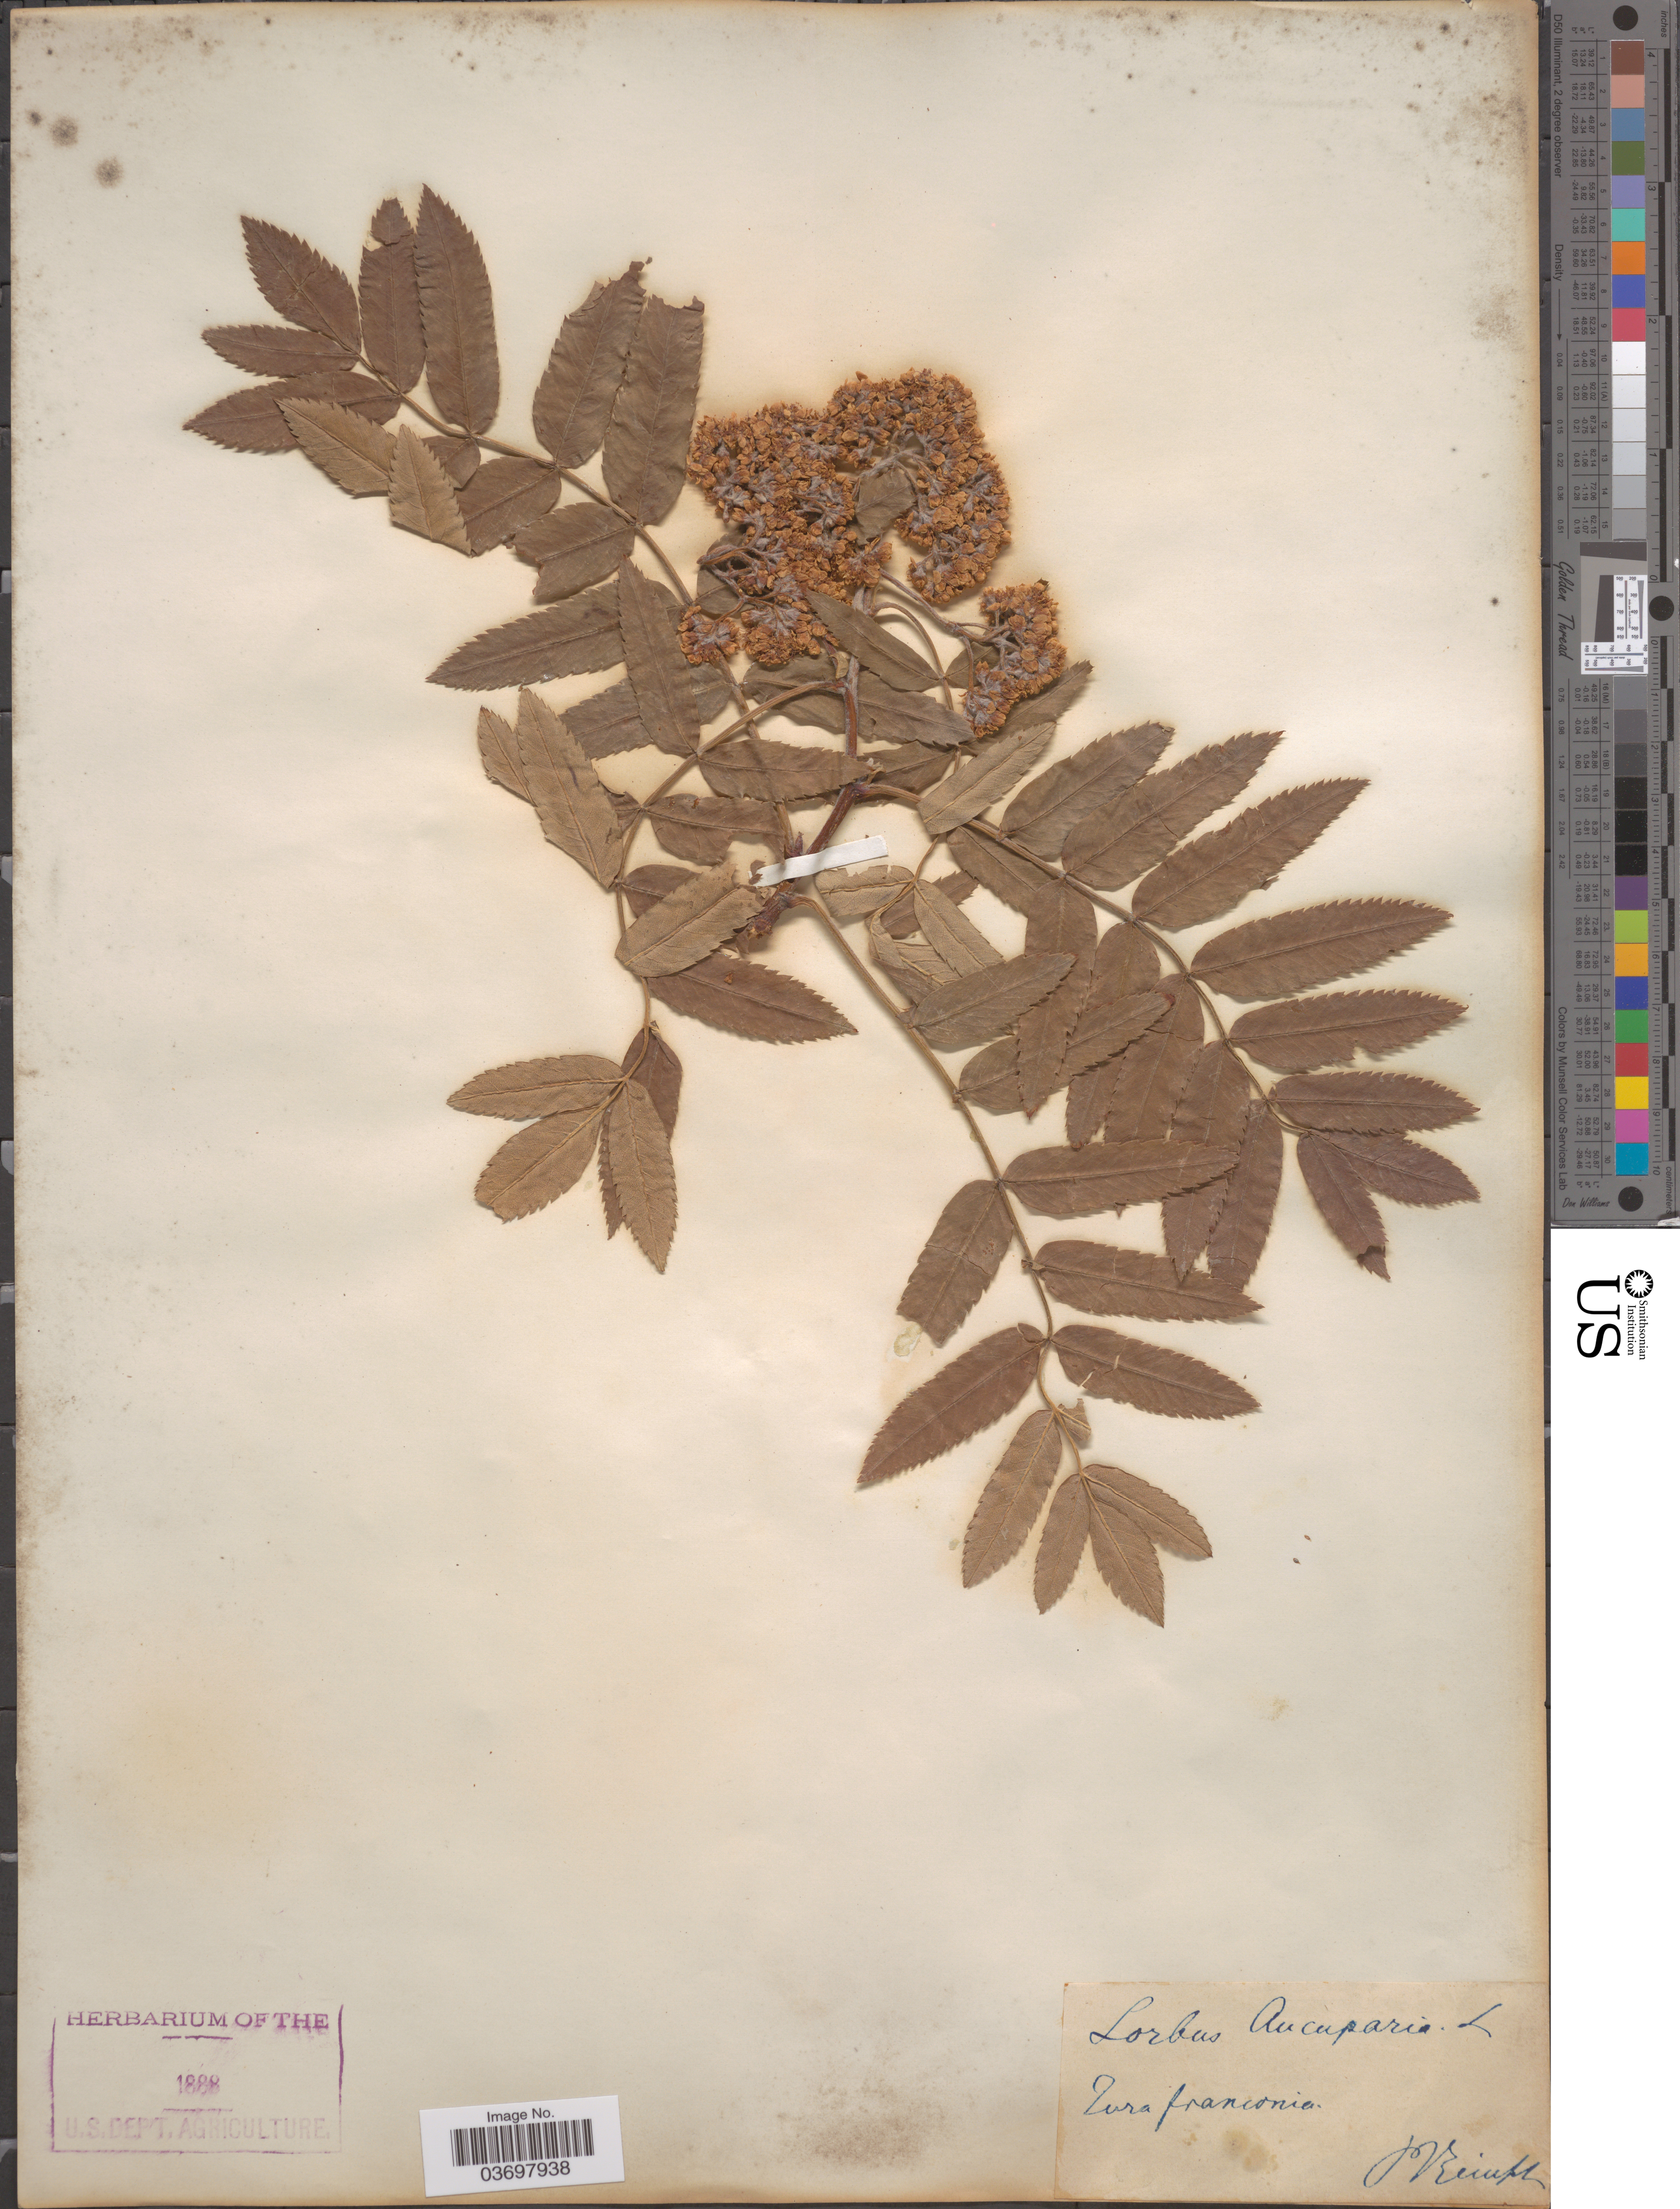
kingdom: Plantae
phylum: Tracheophyta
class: Magnoliopsida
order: Rosales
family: Rosaceae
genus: Sorbus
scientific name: Sorbus aucuparia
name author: L.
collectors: P. Reinsch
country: Germany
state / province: Bayern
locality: Jura franconia.